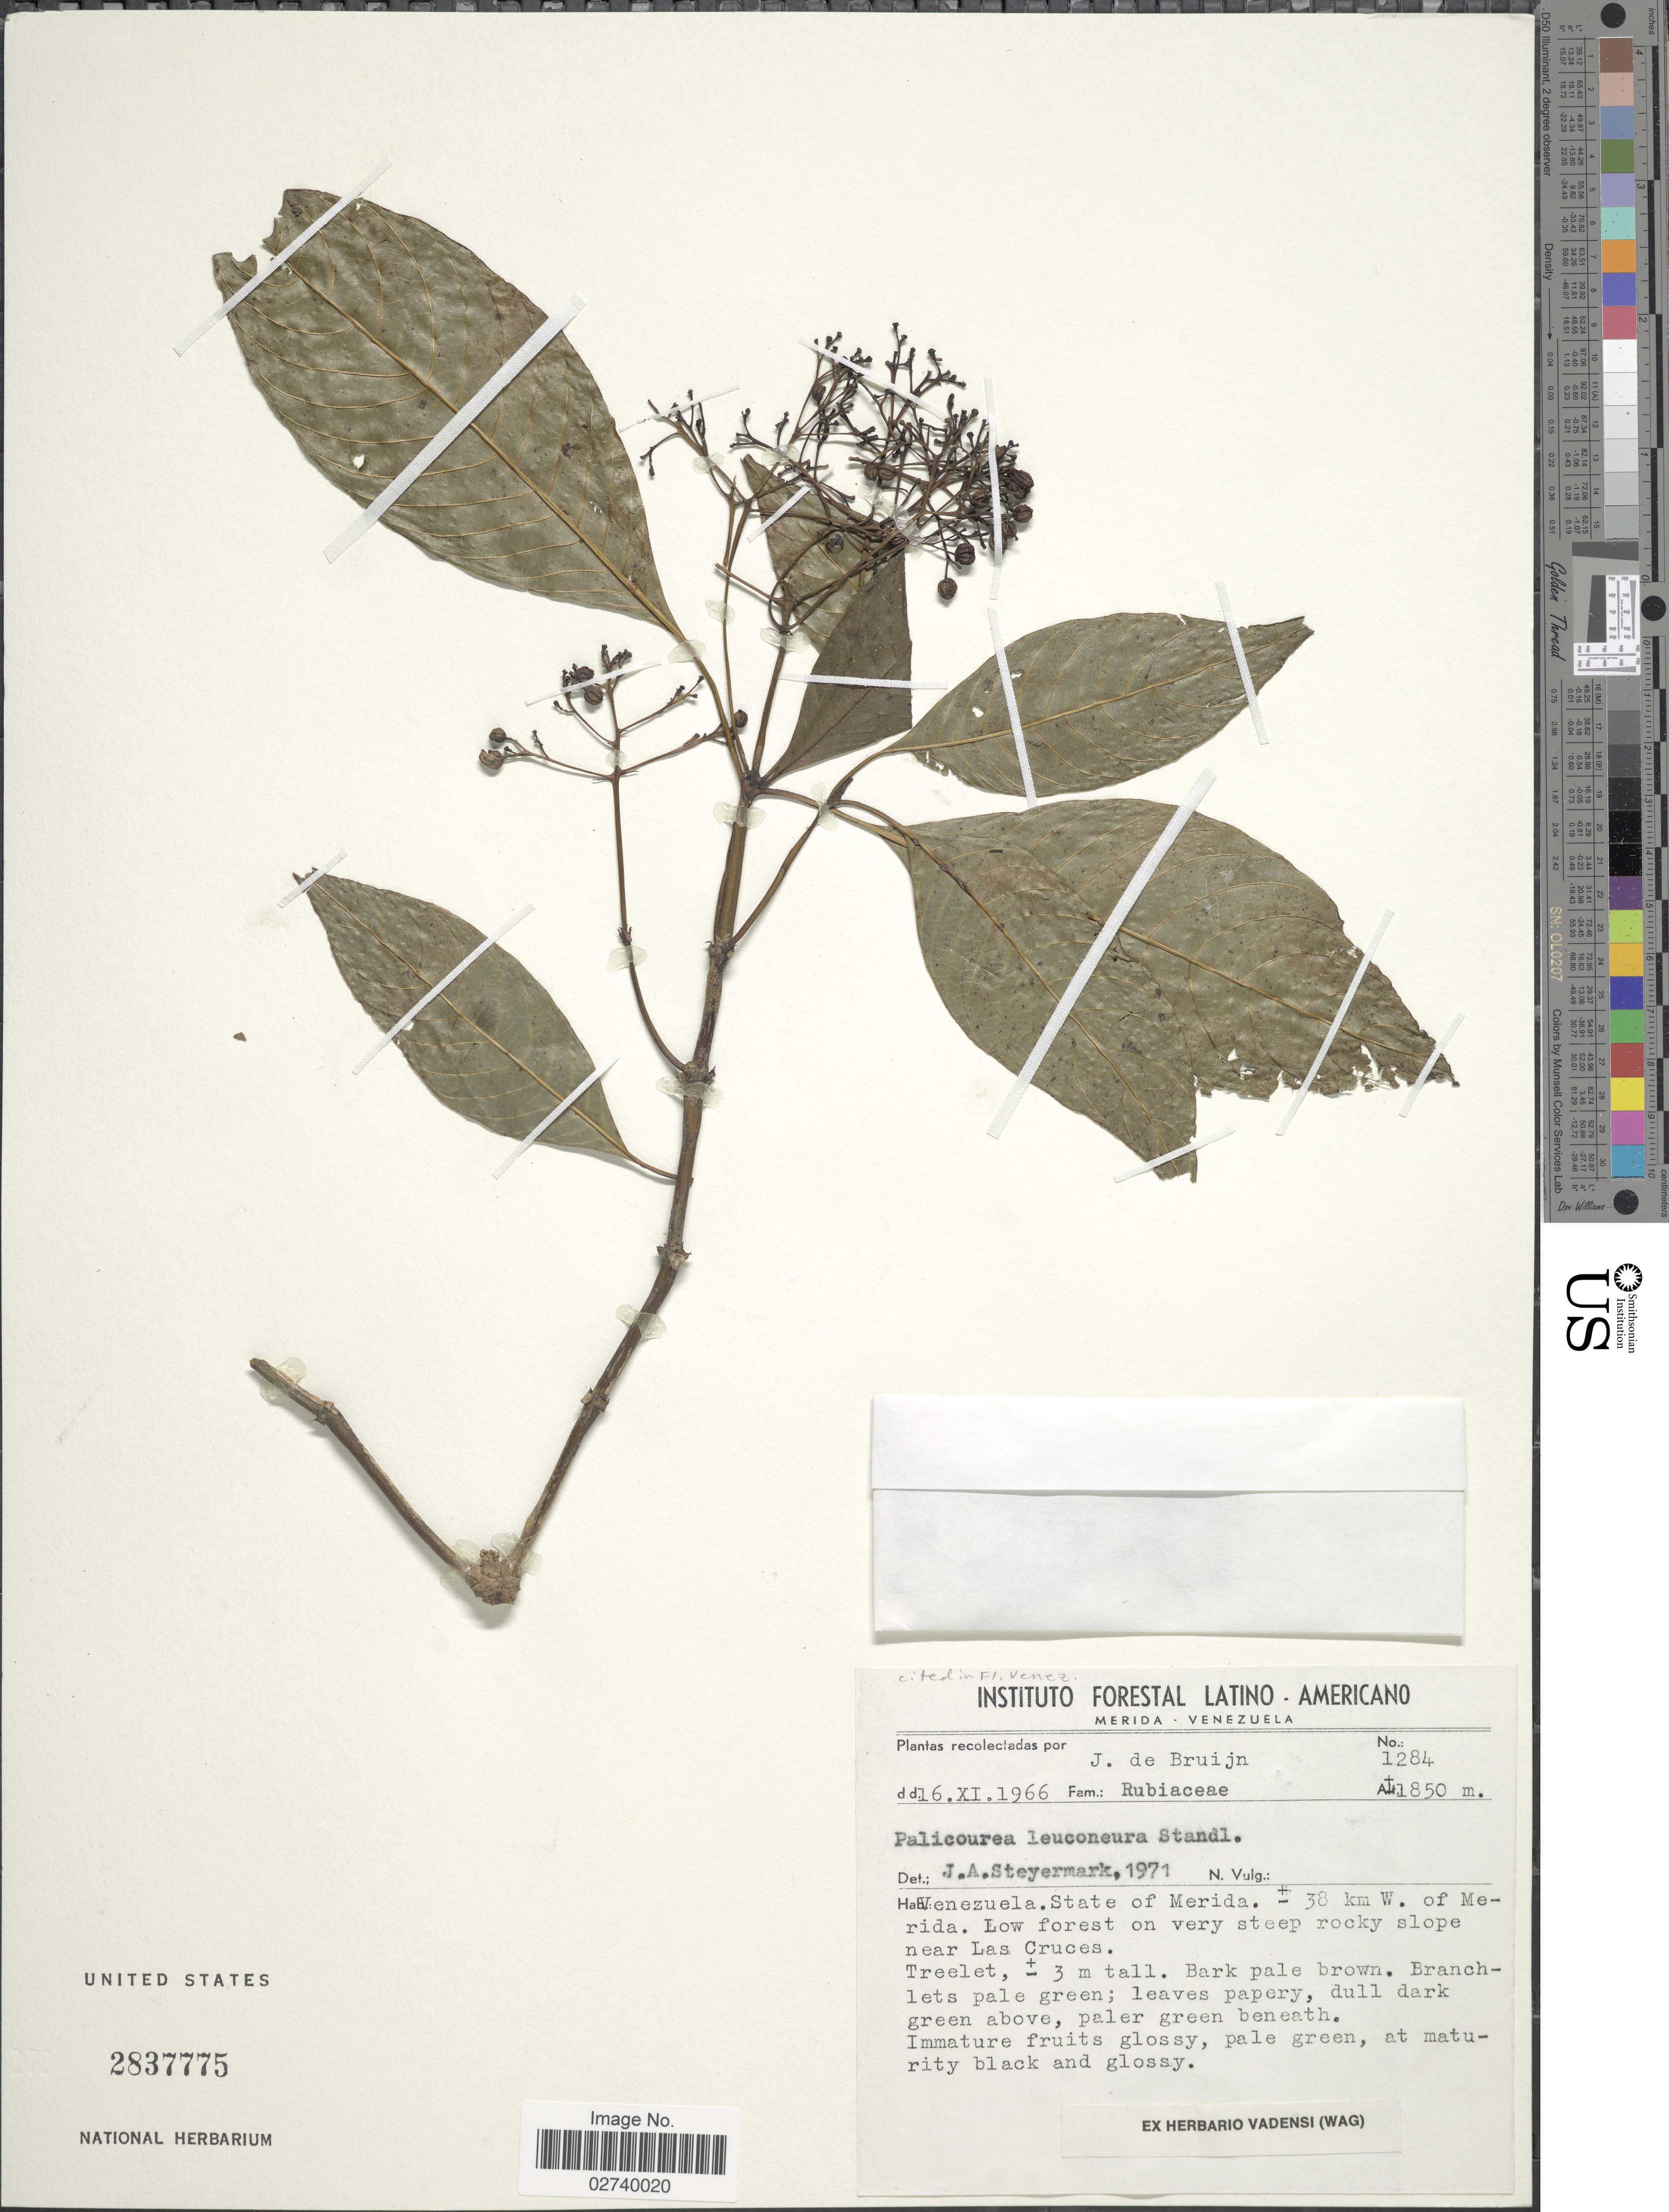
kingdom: Plantae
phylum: Tracheophyta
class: Magnoliopsida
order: Gentianales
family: Rubiaceae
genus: Palicourea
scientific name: Palicourea leuconeura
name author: Standl.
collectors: J. Bruijn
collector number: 1284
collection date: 1966-11-16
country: Venezuela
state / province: Mérida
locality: ± 38 km W. of Merida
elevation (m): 1850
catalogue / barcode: US 2837775